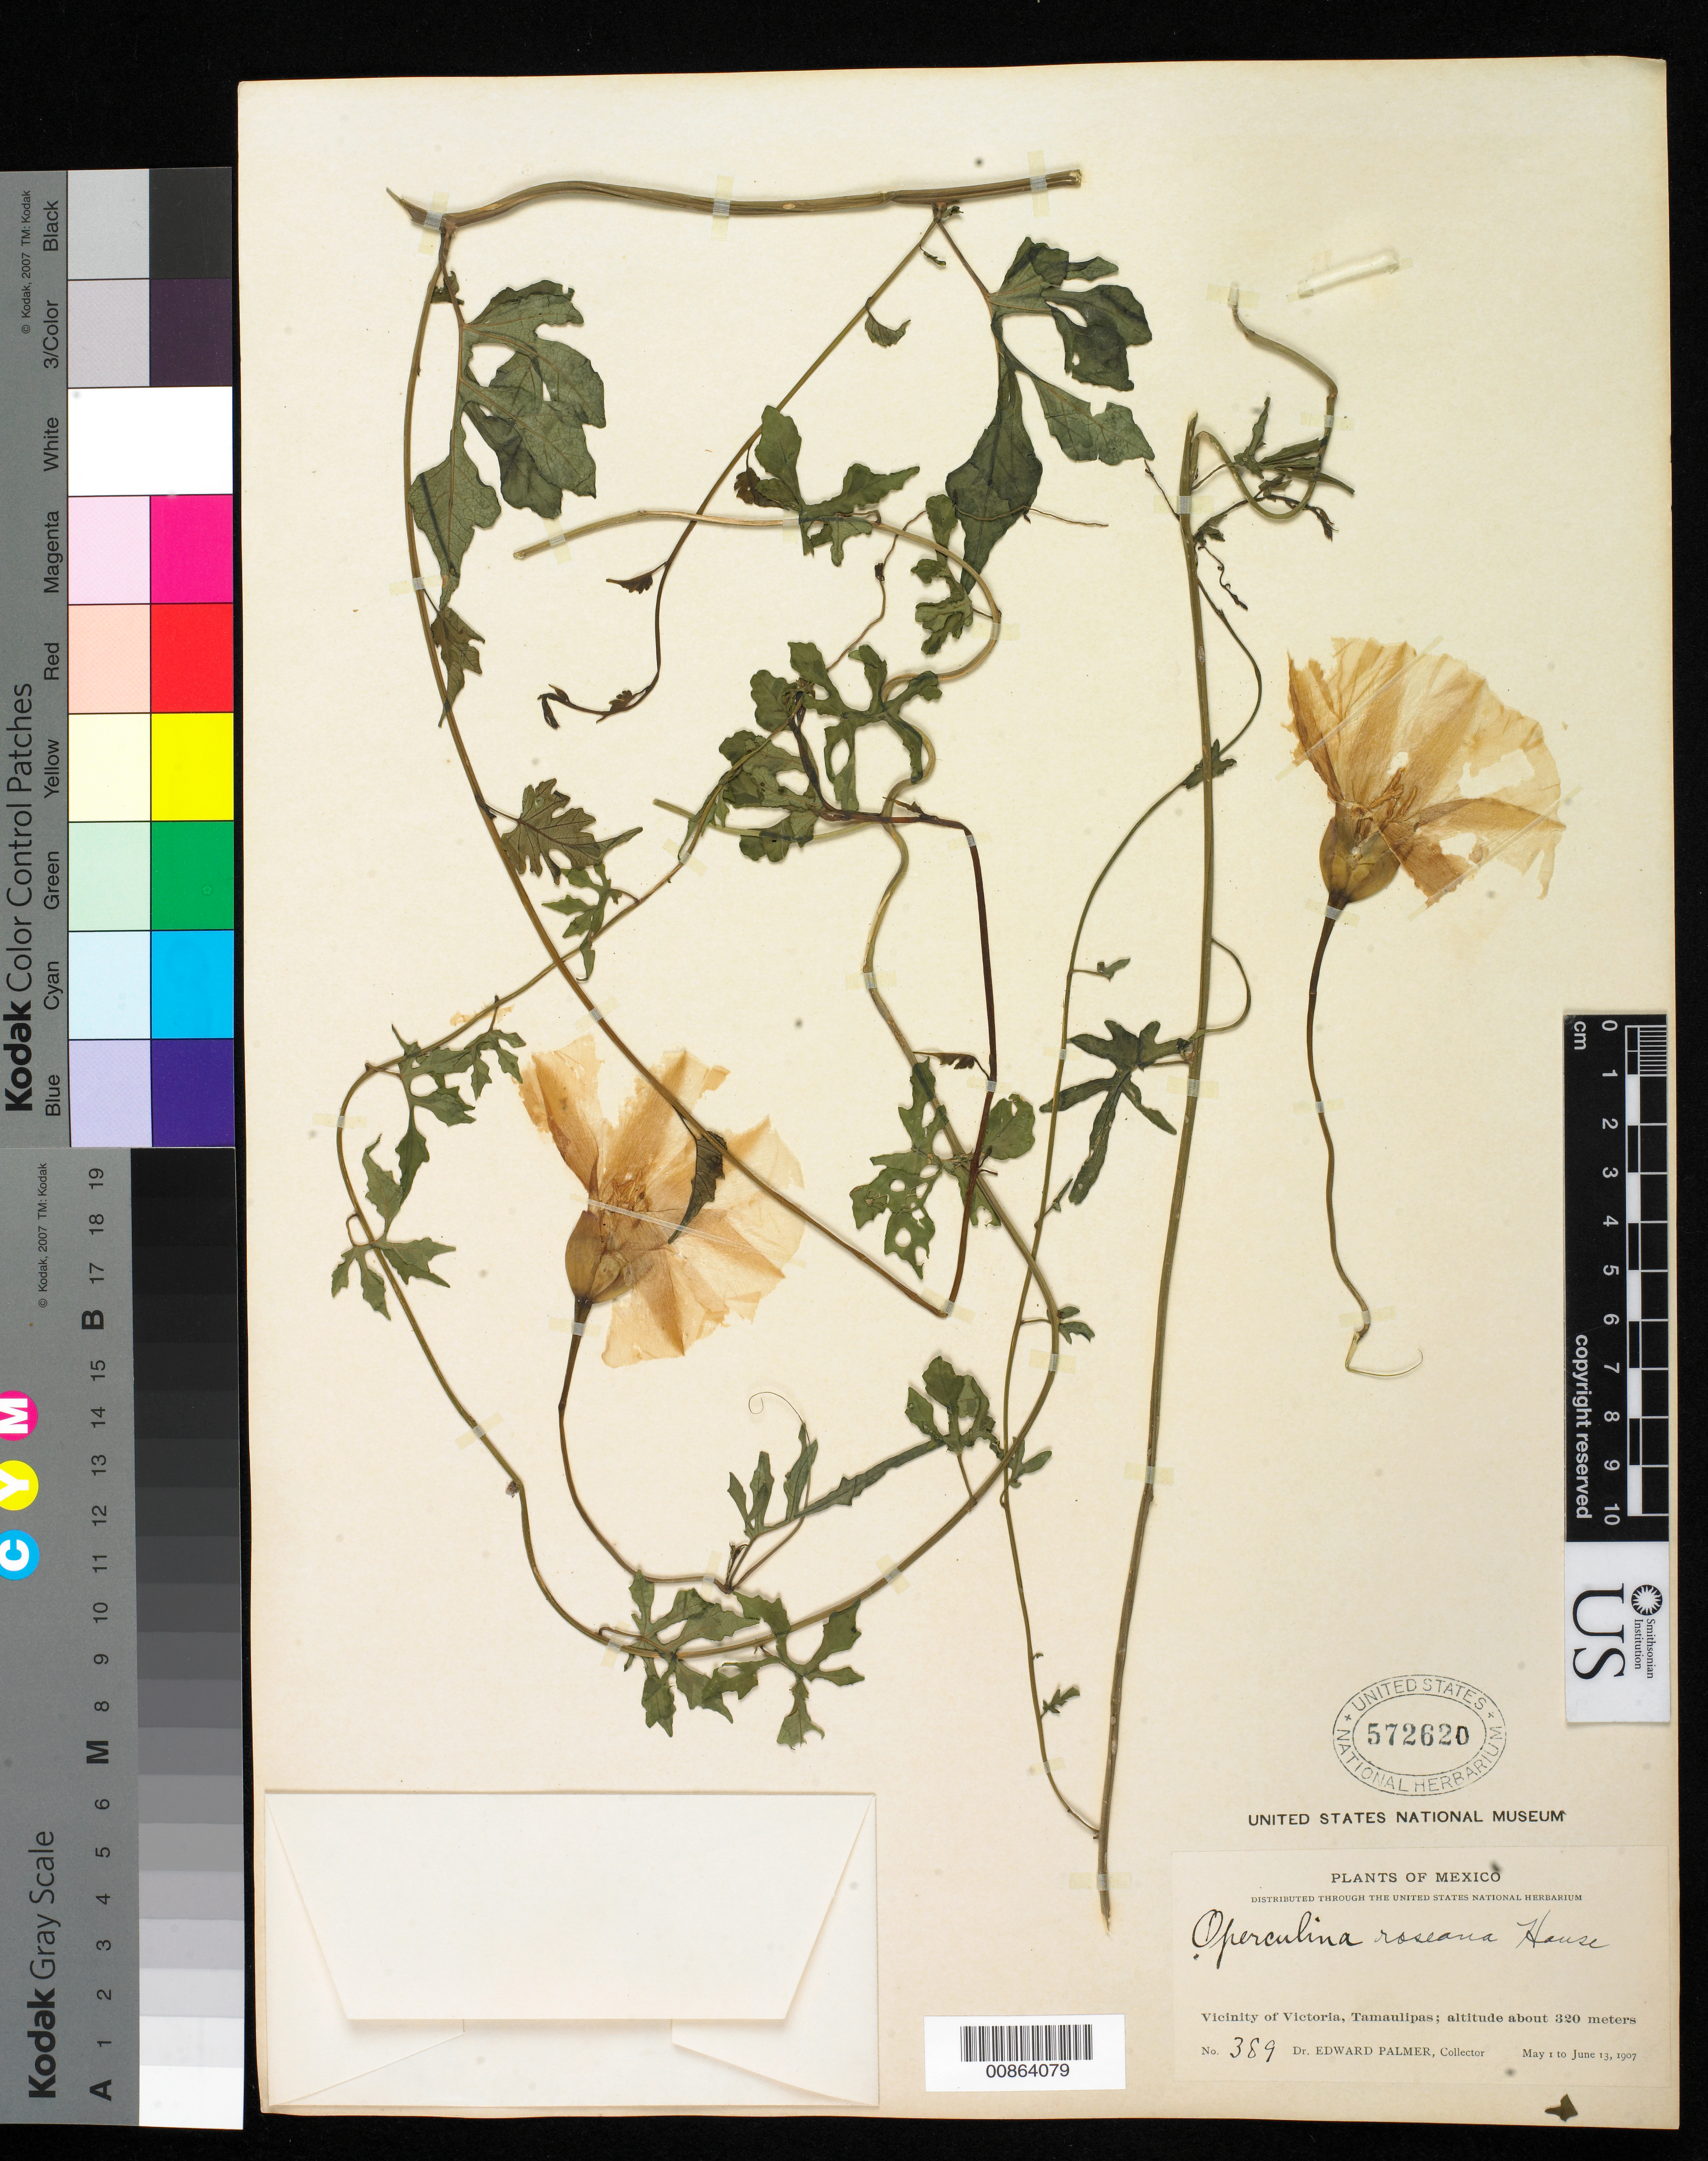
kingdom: Plantae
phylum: Tracheophyta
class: Magnoliopsida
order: Solanales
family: Convolvulaceae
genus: Operculina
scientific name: Operculina roseana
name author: House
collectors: E. Palmer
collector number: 389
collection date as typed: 01 May 1907 to 13 Jun 1907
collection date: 1907-05-01/1907-06-13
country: Mexico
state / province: Tamaulipas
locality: Vicinity of Victoria.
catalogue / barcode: US 572620